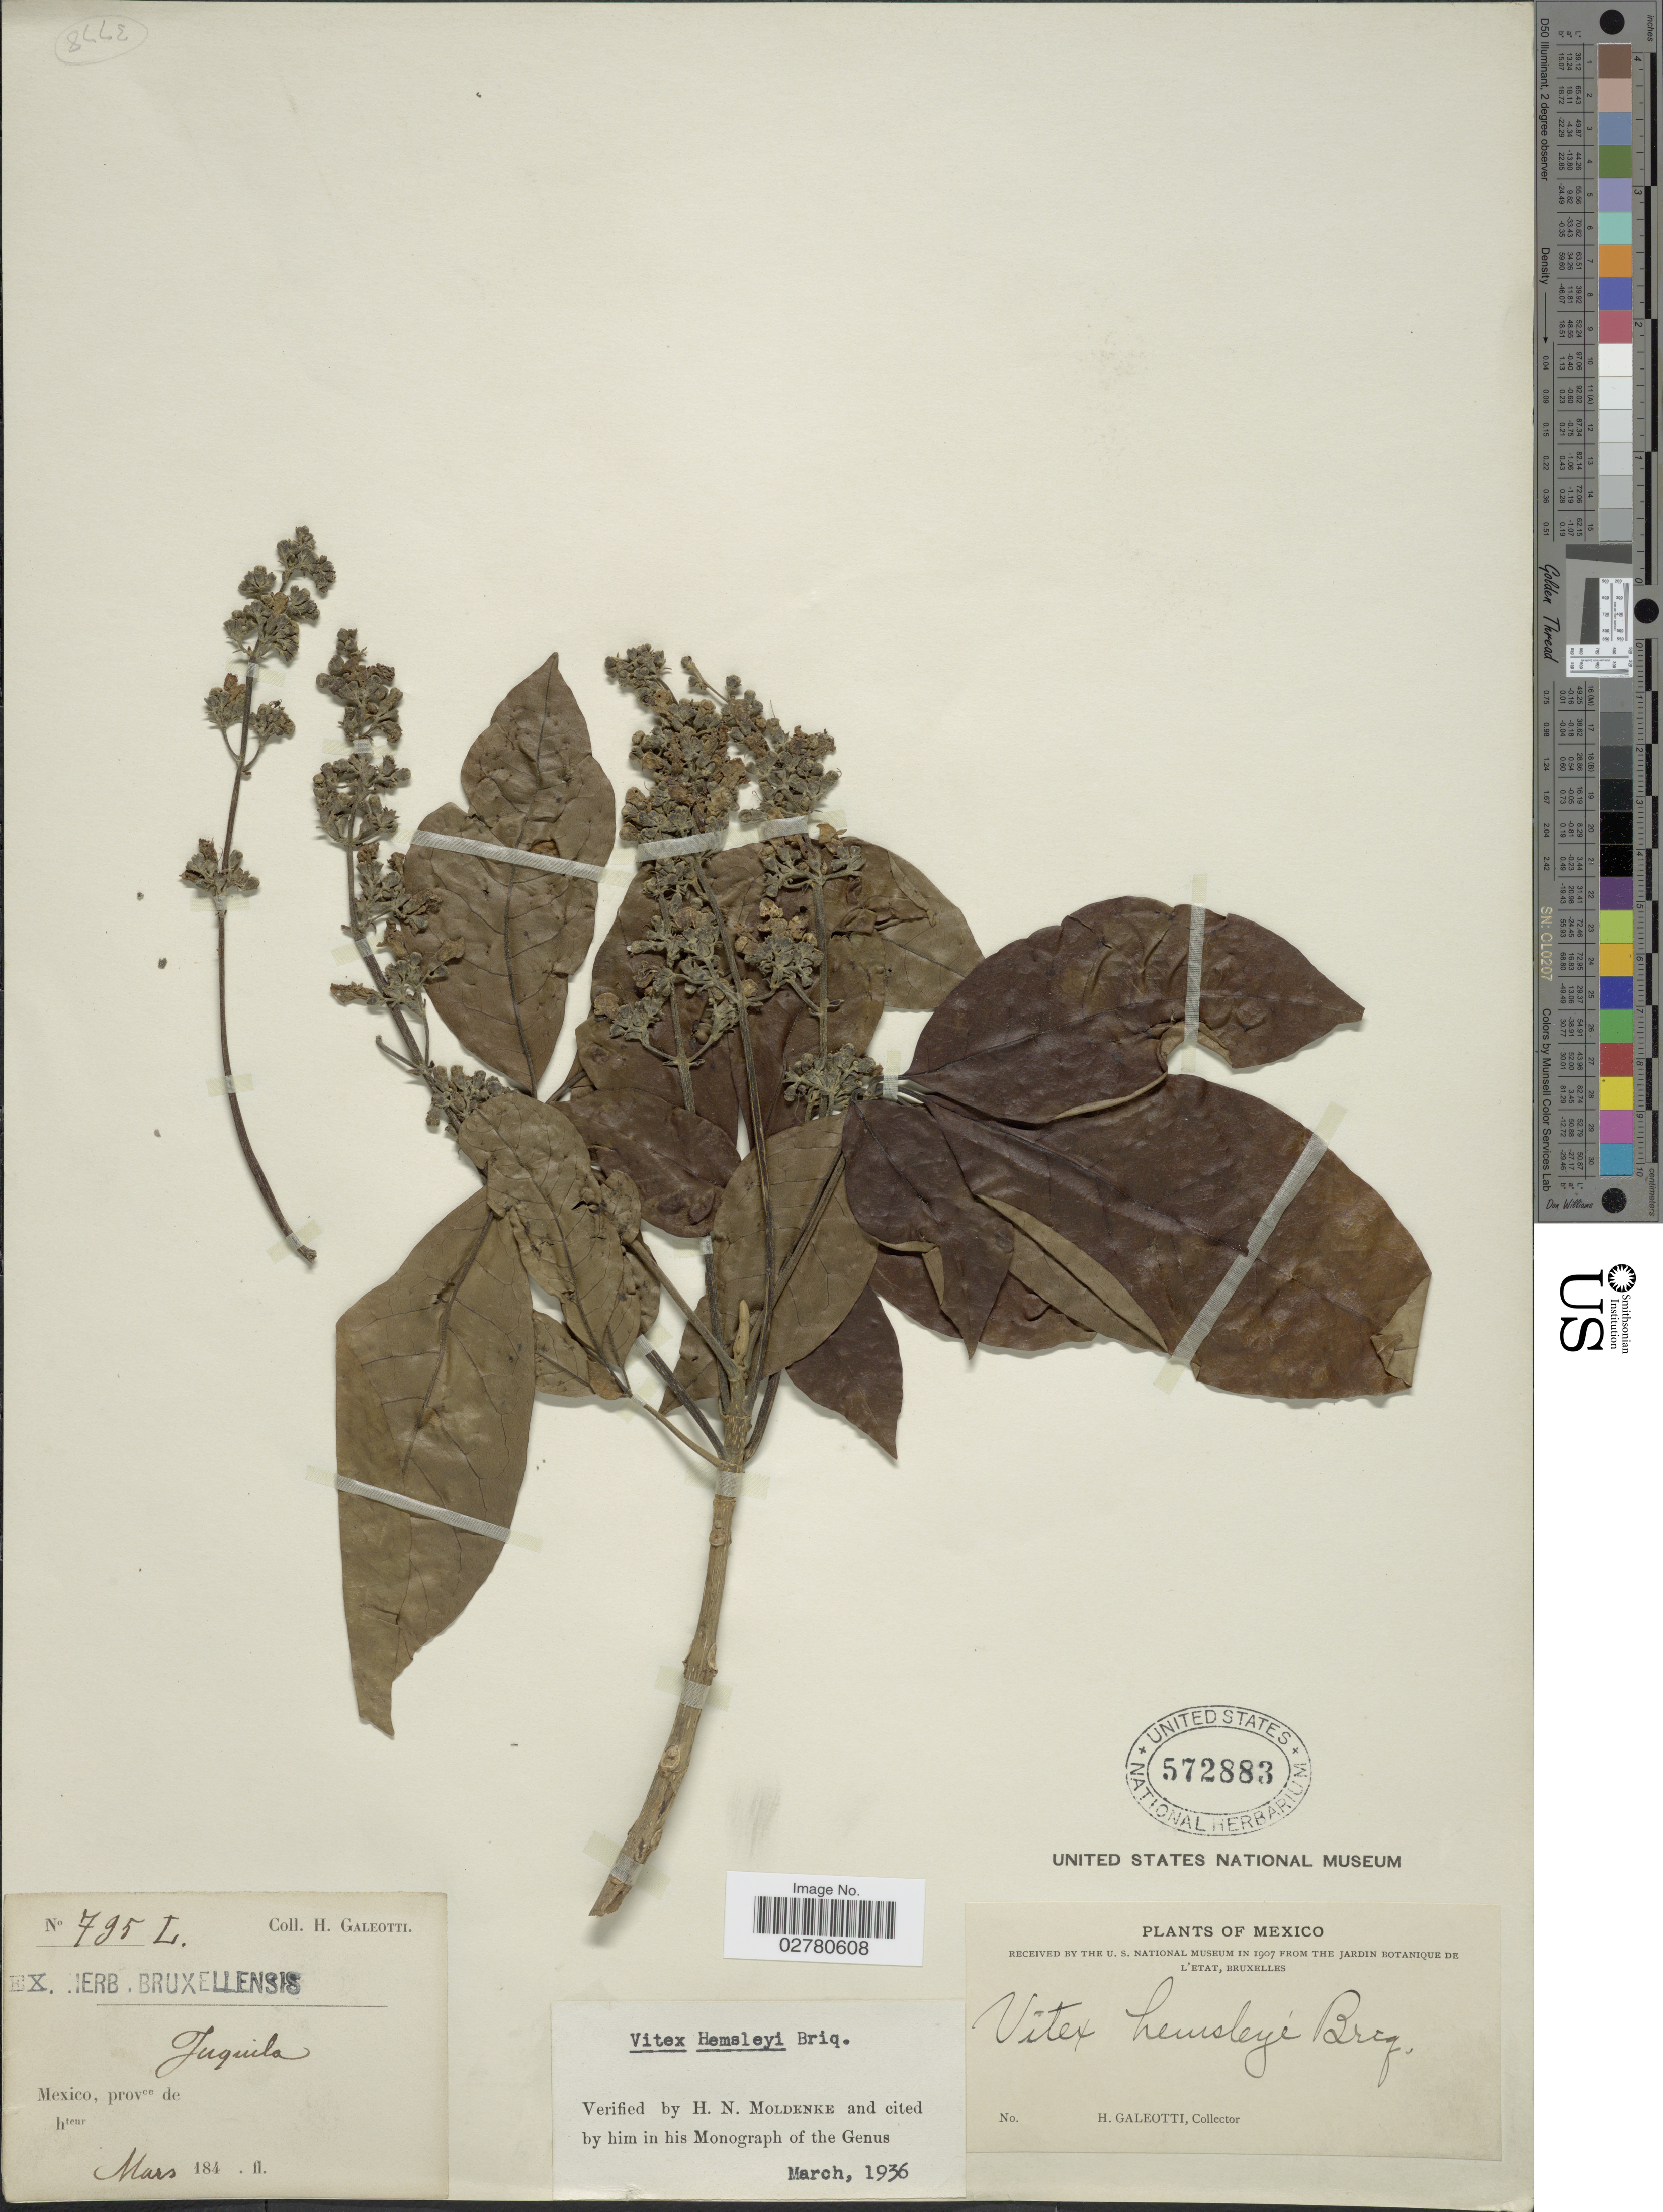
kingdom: Plantae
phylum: Tracheophyta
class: Magnoliopsida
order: Lamiales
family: Lamiaceae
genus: Vitex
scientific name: Vitex hemsleyi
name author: Briq.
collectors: H. G. Galeotti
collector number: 795L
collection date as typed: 3 184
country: Mexico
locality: Juquila.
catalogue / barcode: US 572883